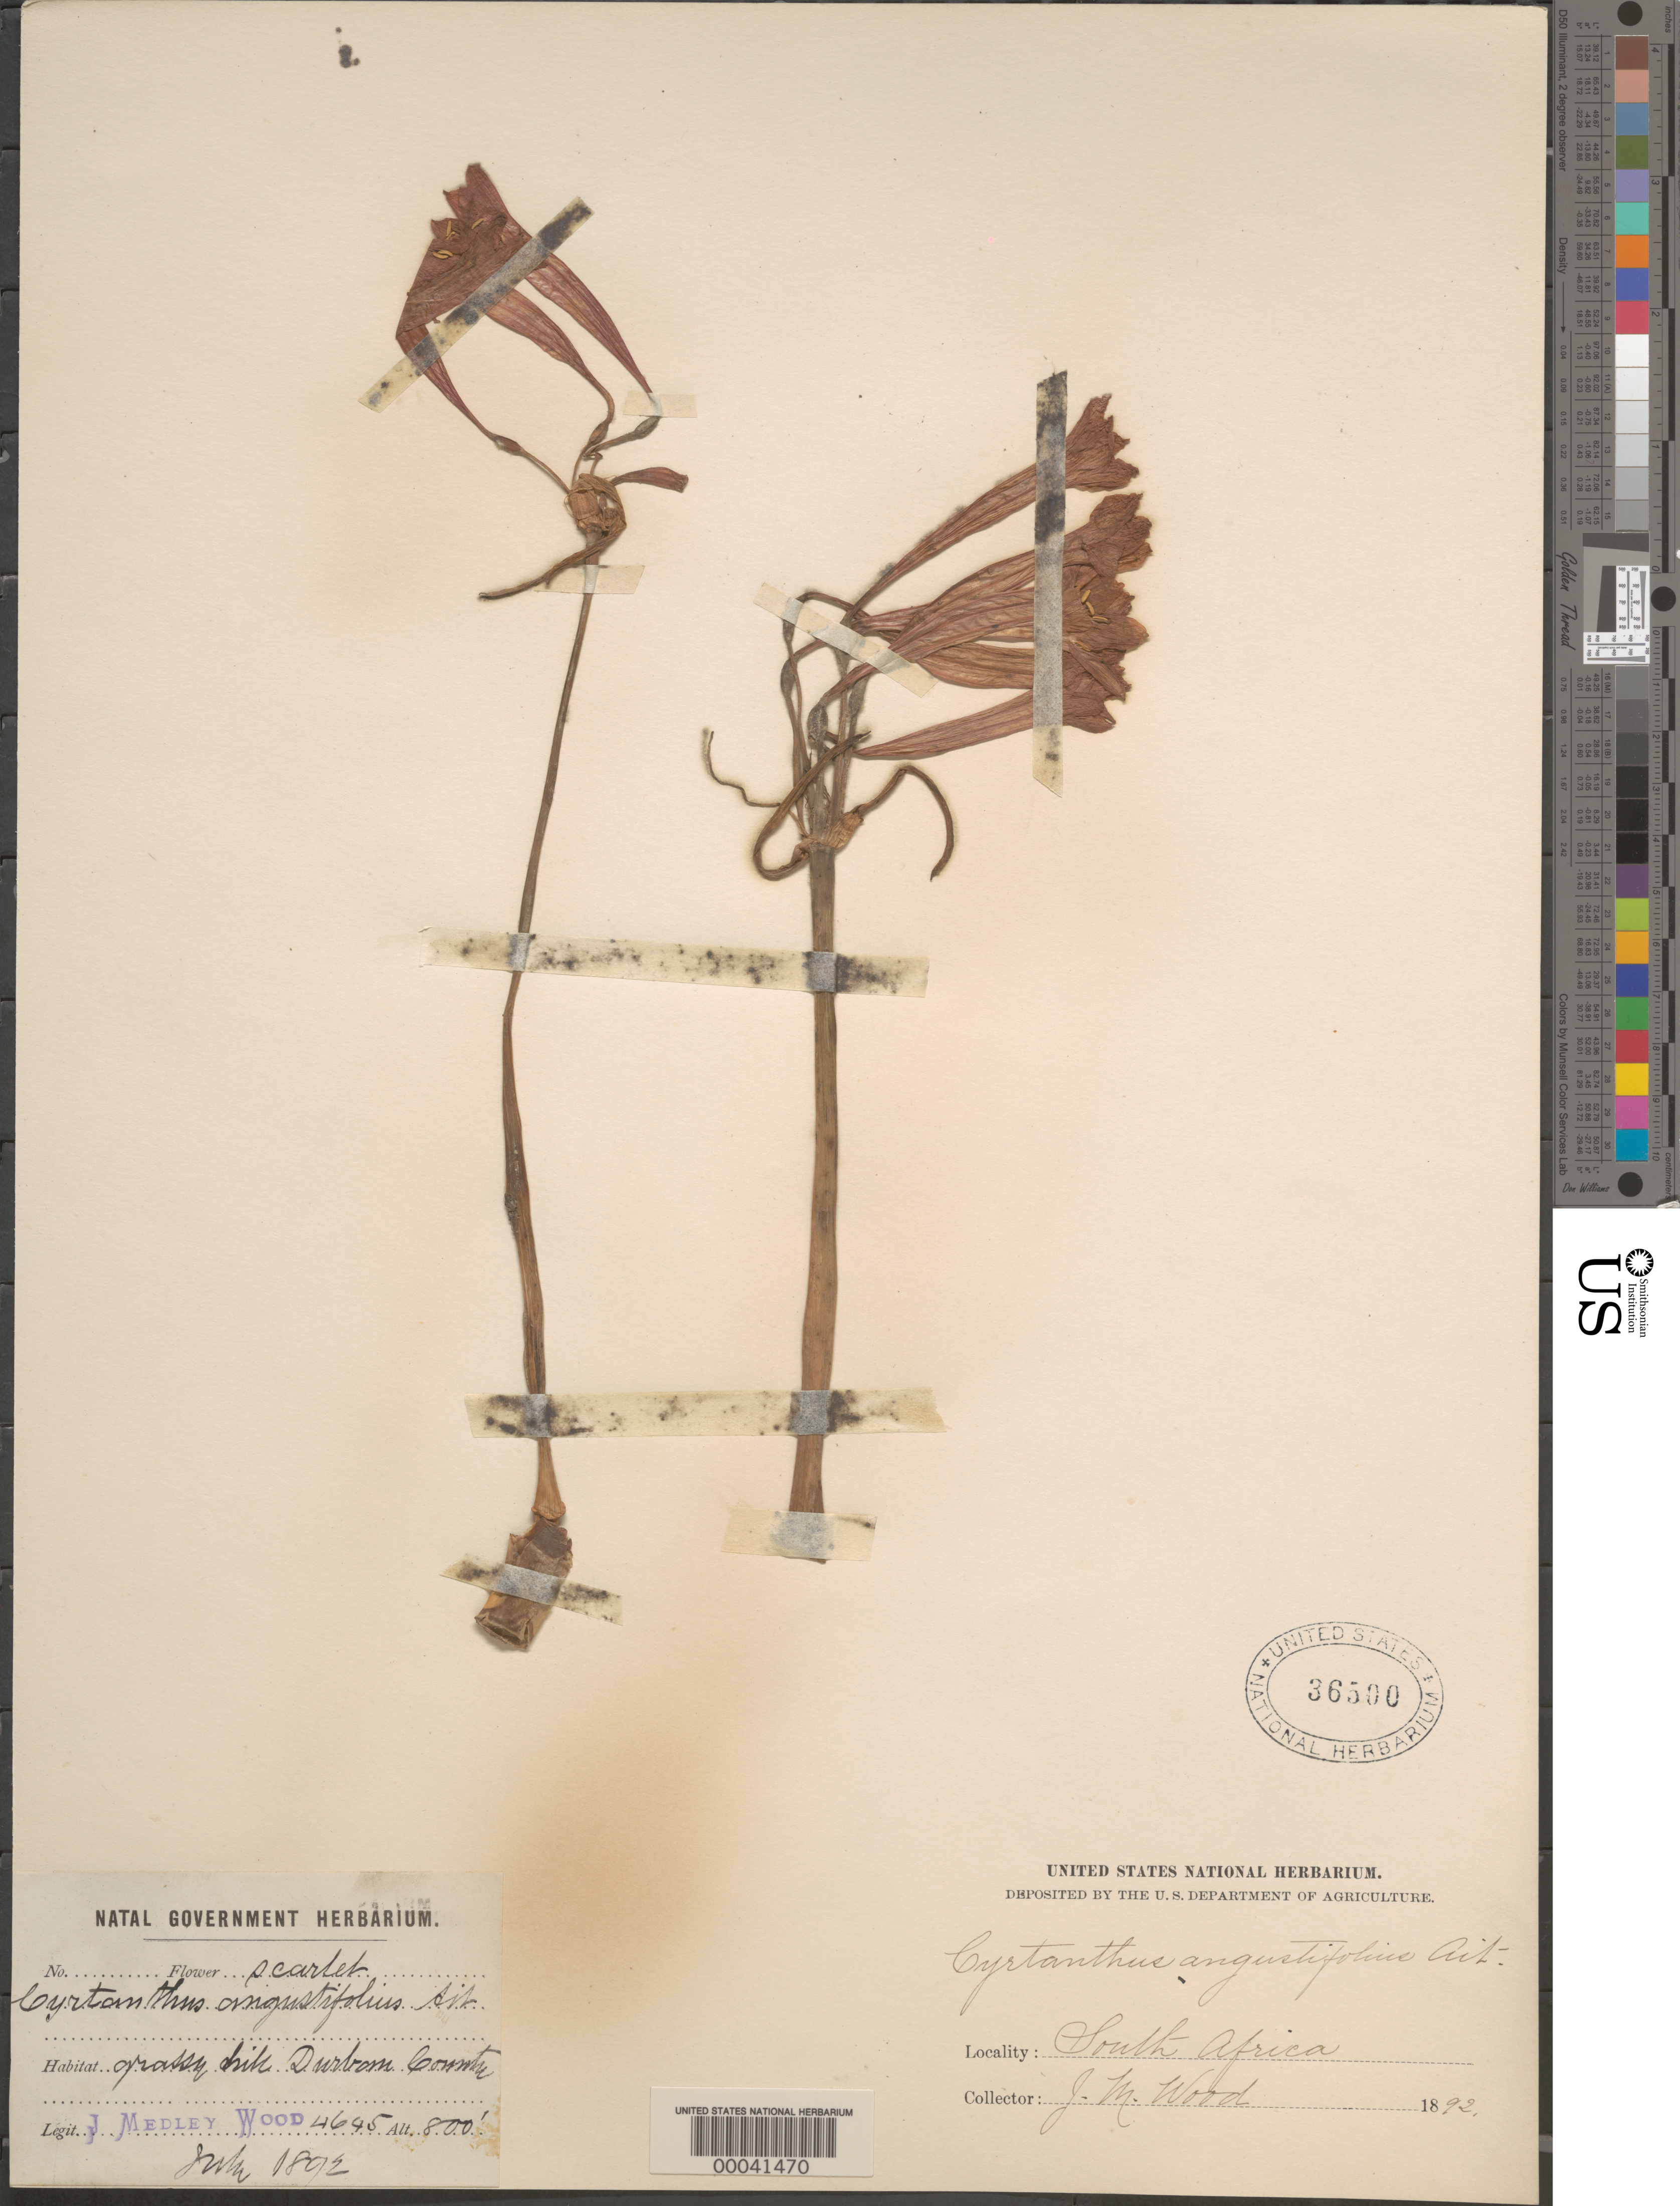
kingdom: Plantae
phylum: Tracheophyta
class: Liliopsida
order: Asparagales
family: Amaryllidaceae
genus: Cyrtanthus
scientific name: Cyrtanthus angustifolius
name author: Aiton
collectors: J. M. Wood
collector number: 4645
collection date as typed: Jul 1892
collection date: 1892-07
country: South Africa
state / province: KwaZulu-Natal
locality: Durban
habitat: Grassy hill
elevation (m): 244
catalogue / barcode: US 36500